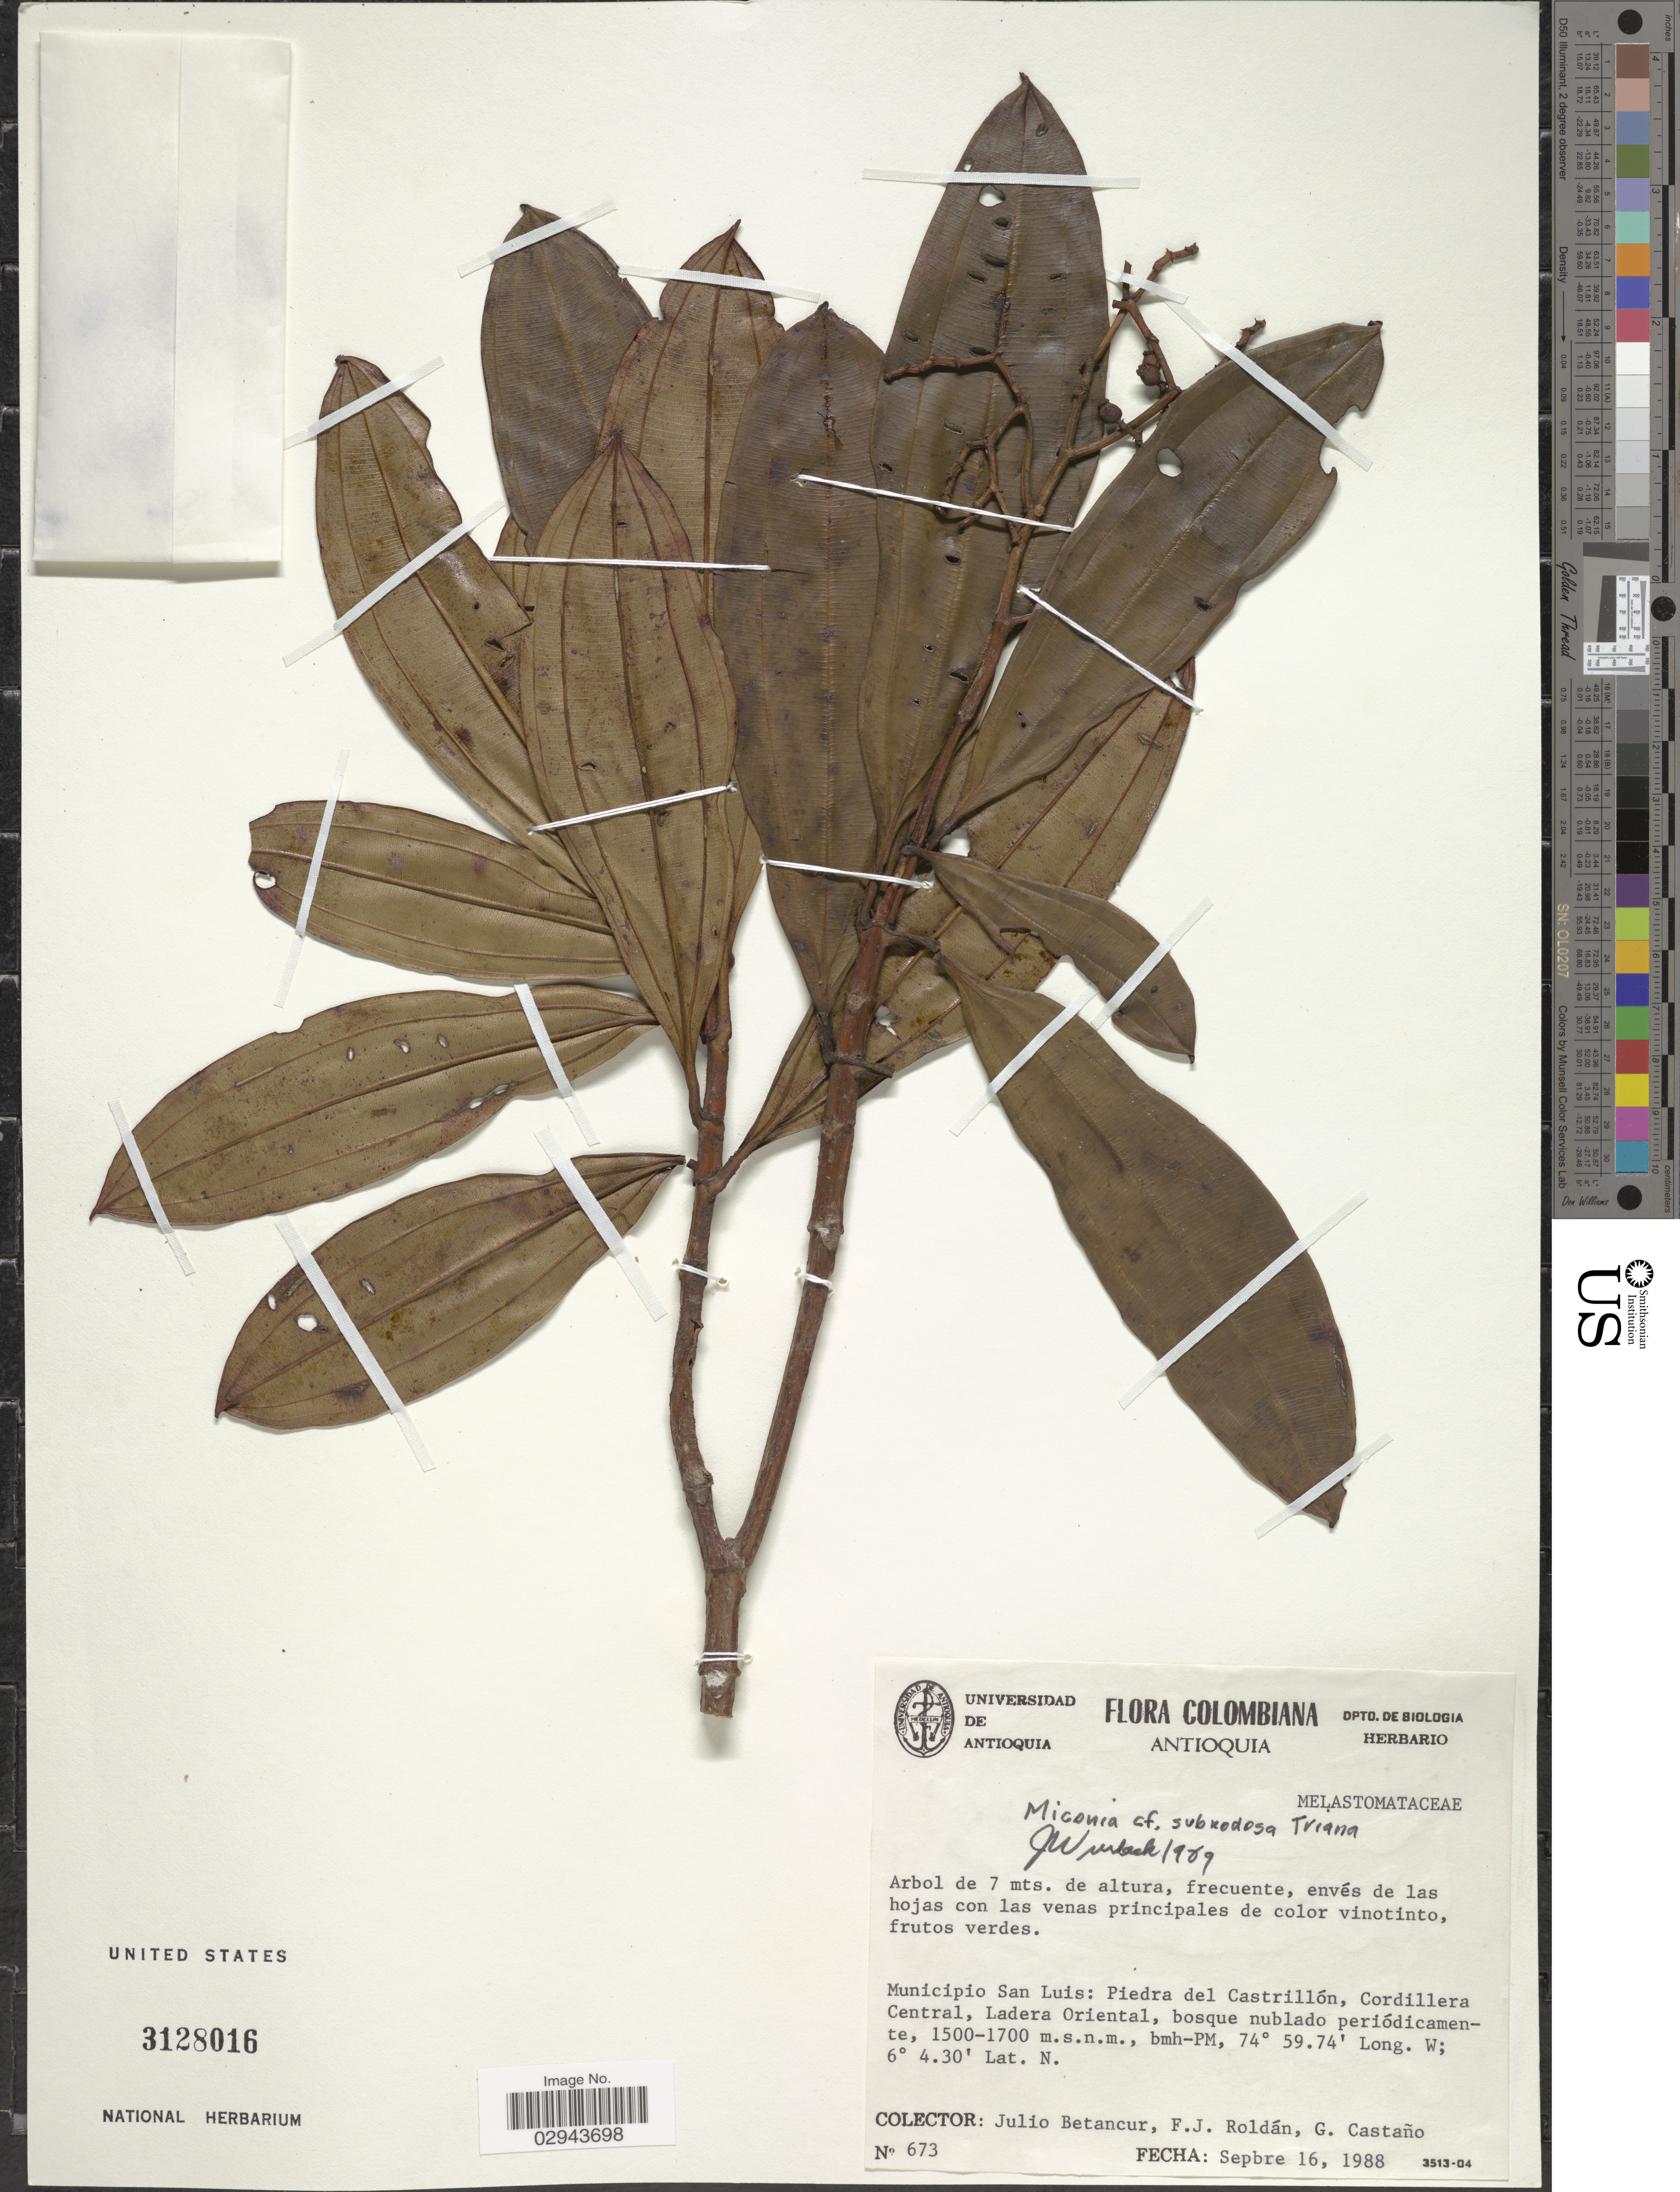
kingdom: Plantae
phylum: Tracheophyta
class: Magnoliopsida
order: Myrtales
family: Melastomataceae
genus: Miconia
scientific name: Miconia subnodosa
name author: Triana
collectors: J. Betancur, F. J. Roldán & G. Castano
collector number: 673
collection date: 1988-09-16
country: Colombia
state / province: Antioquia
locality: Municipio San Luis: Piedra del Castrillón, Cordillera Central, Ladera Oriental.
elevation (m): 1500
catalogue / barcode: US 3128016